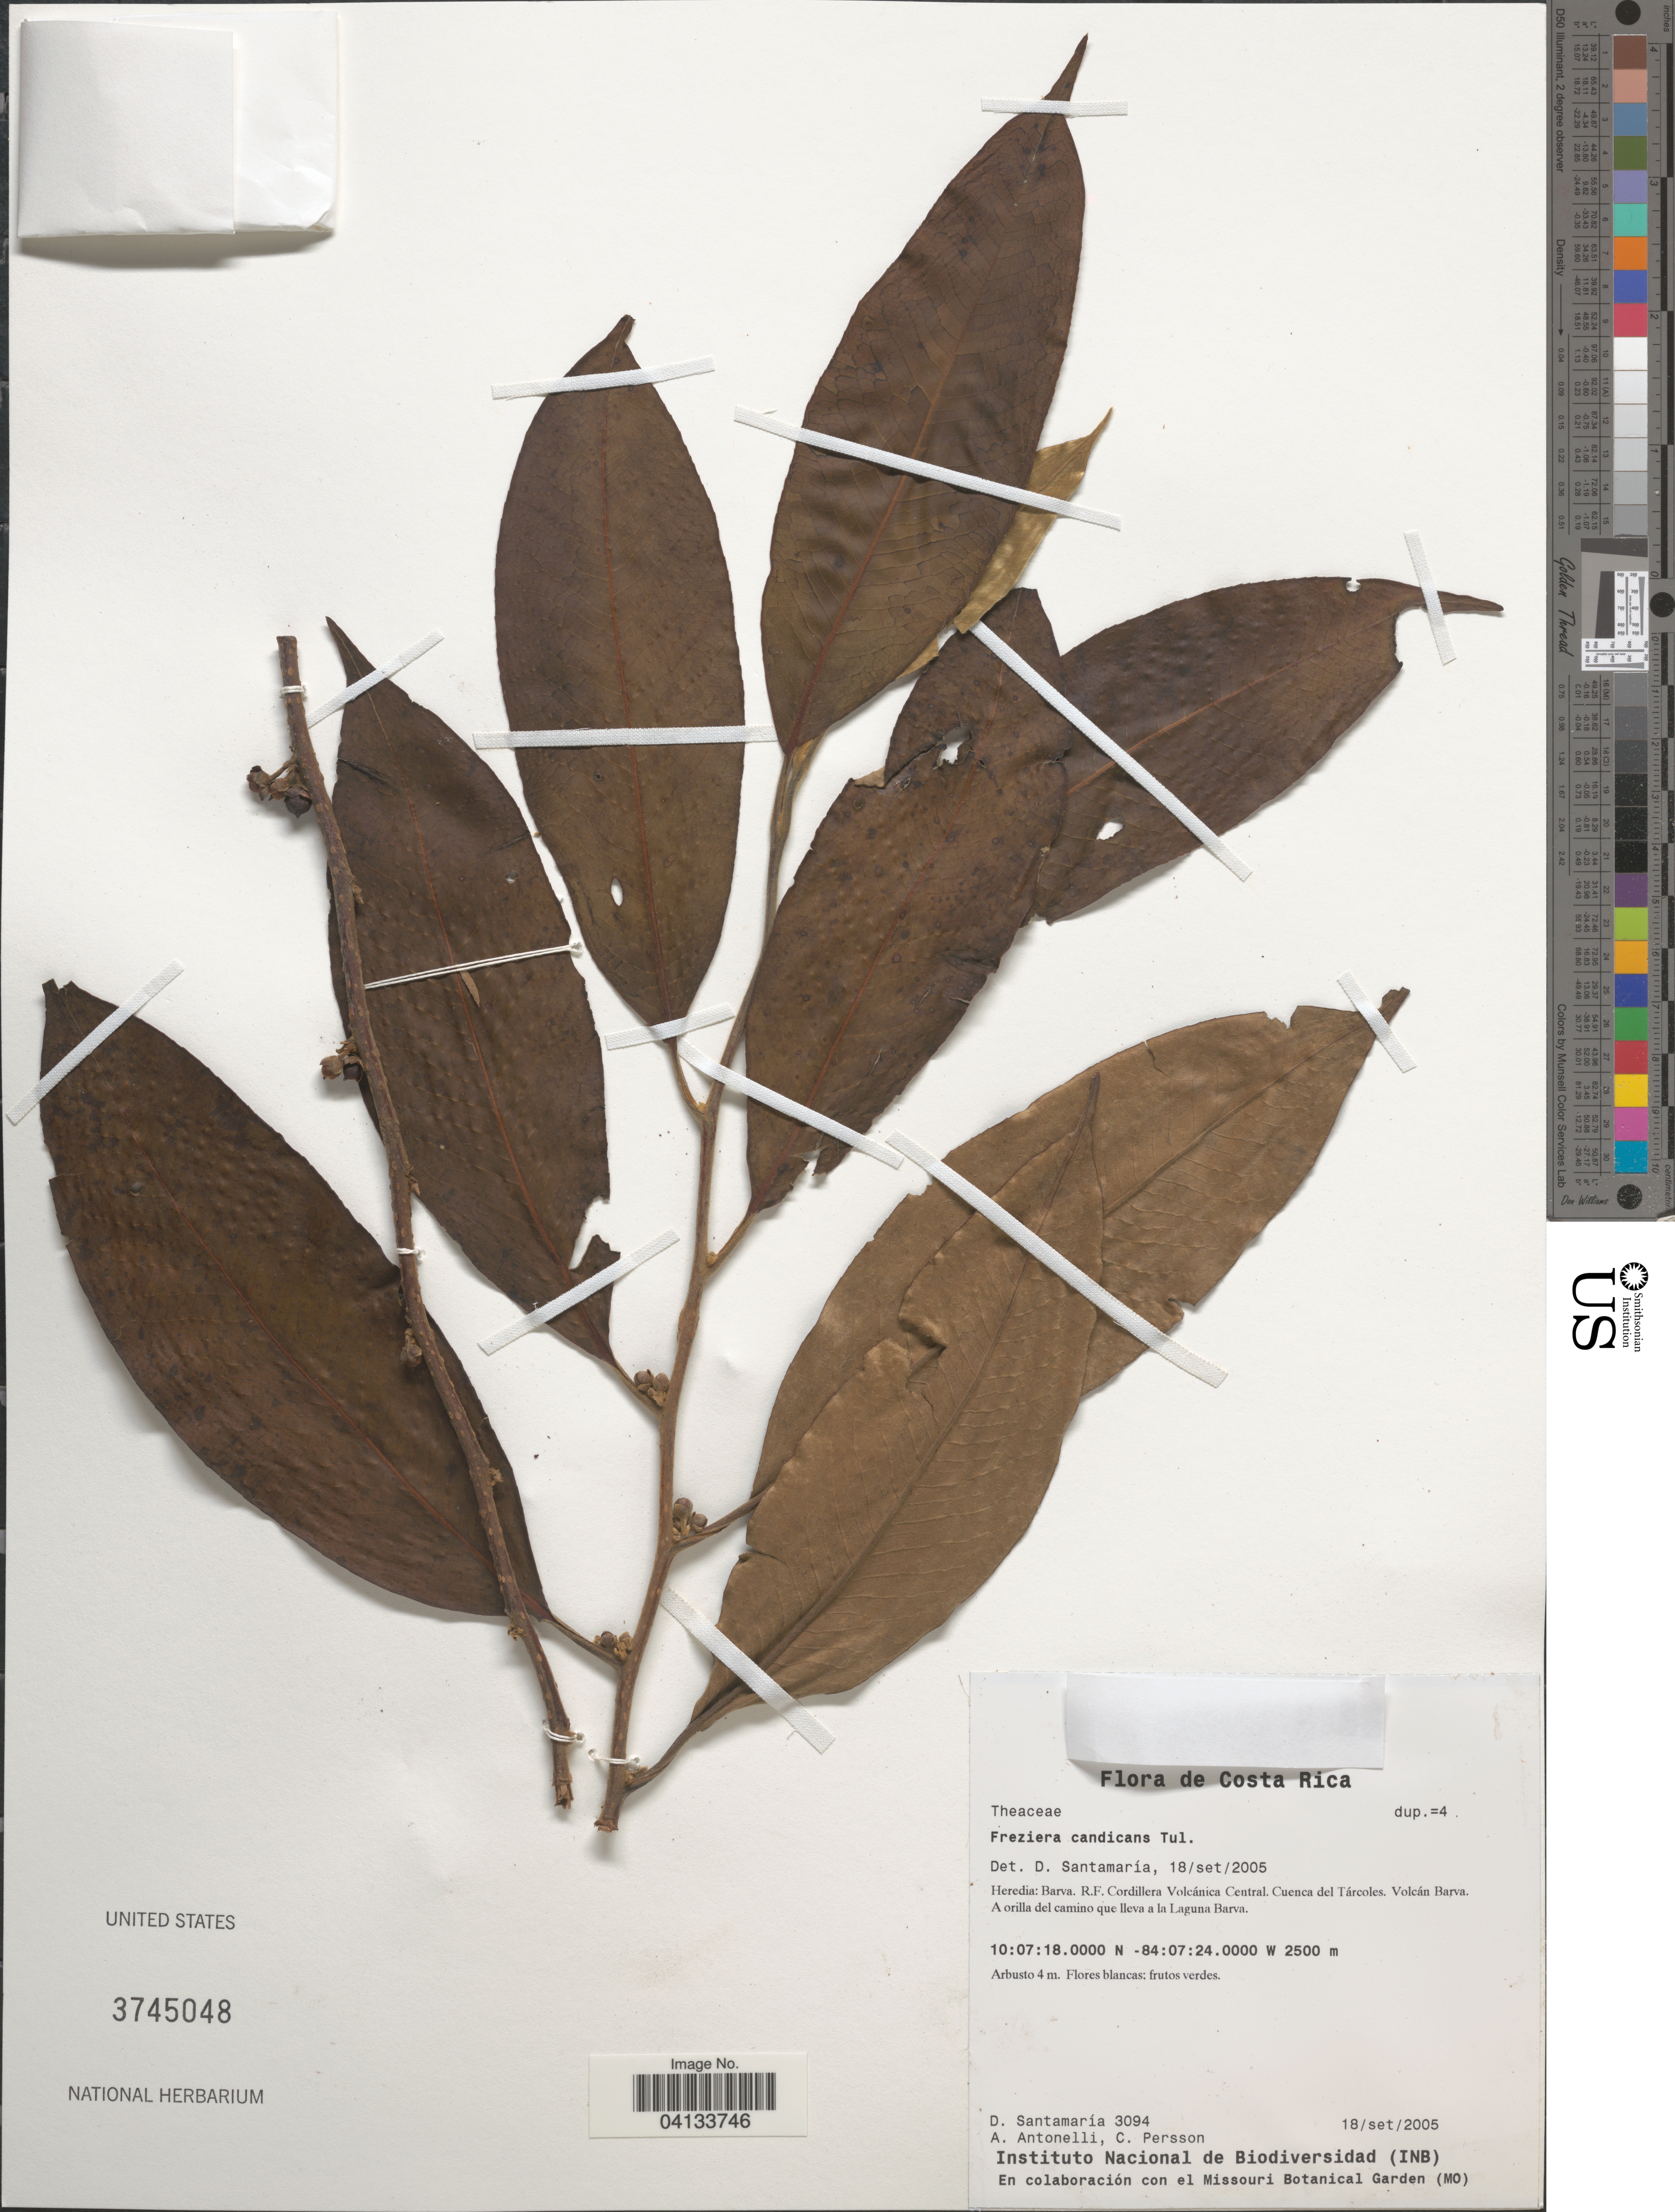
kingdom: Plantae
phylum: Tracheophyta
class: Magnoliopsida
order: Ericales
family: Pentaphylacaceae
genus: Freziera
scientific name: Freziera candicans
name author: Tul.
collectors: D. Santamaria, A. Antonelli & C. Persson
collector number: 3094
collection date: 2005-09-18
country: Costa Rica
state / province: Heredia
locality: Barva. R.F. Cordillera Volcánica Central. Cuenca del Tárcoles. Volcán Barva. A orilla del camino que lleva a la Laguna Barva.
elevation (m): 2500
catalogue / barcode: US 3745048